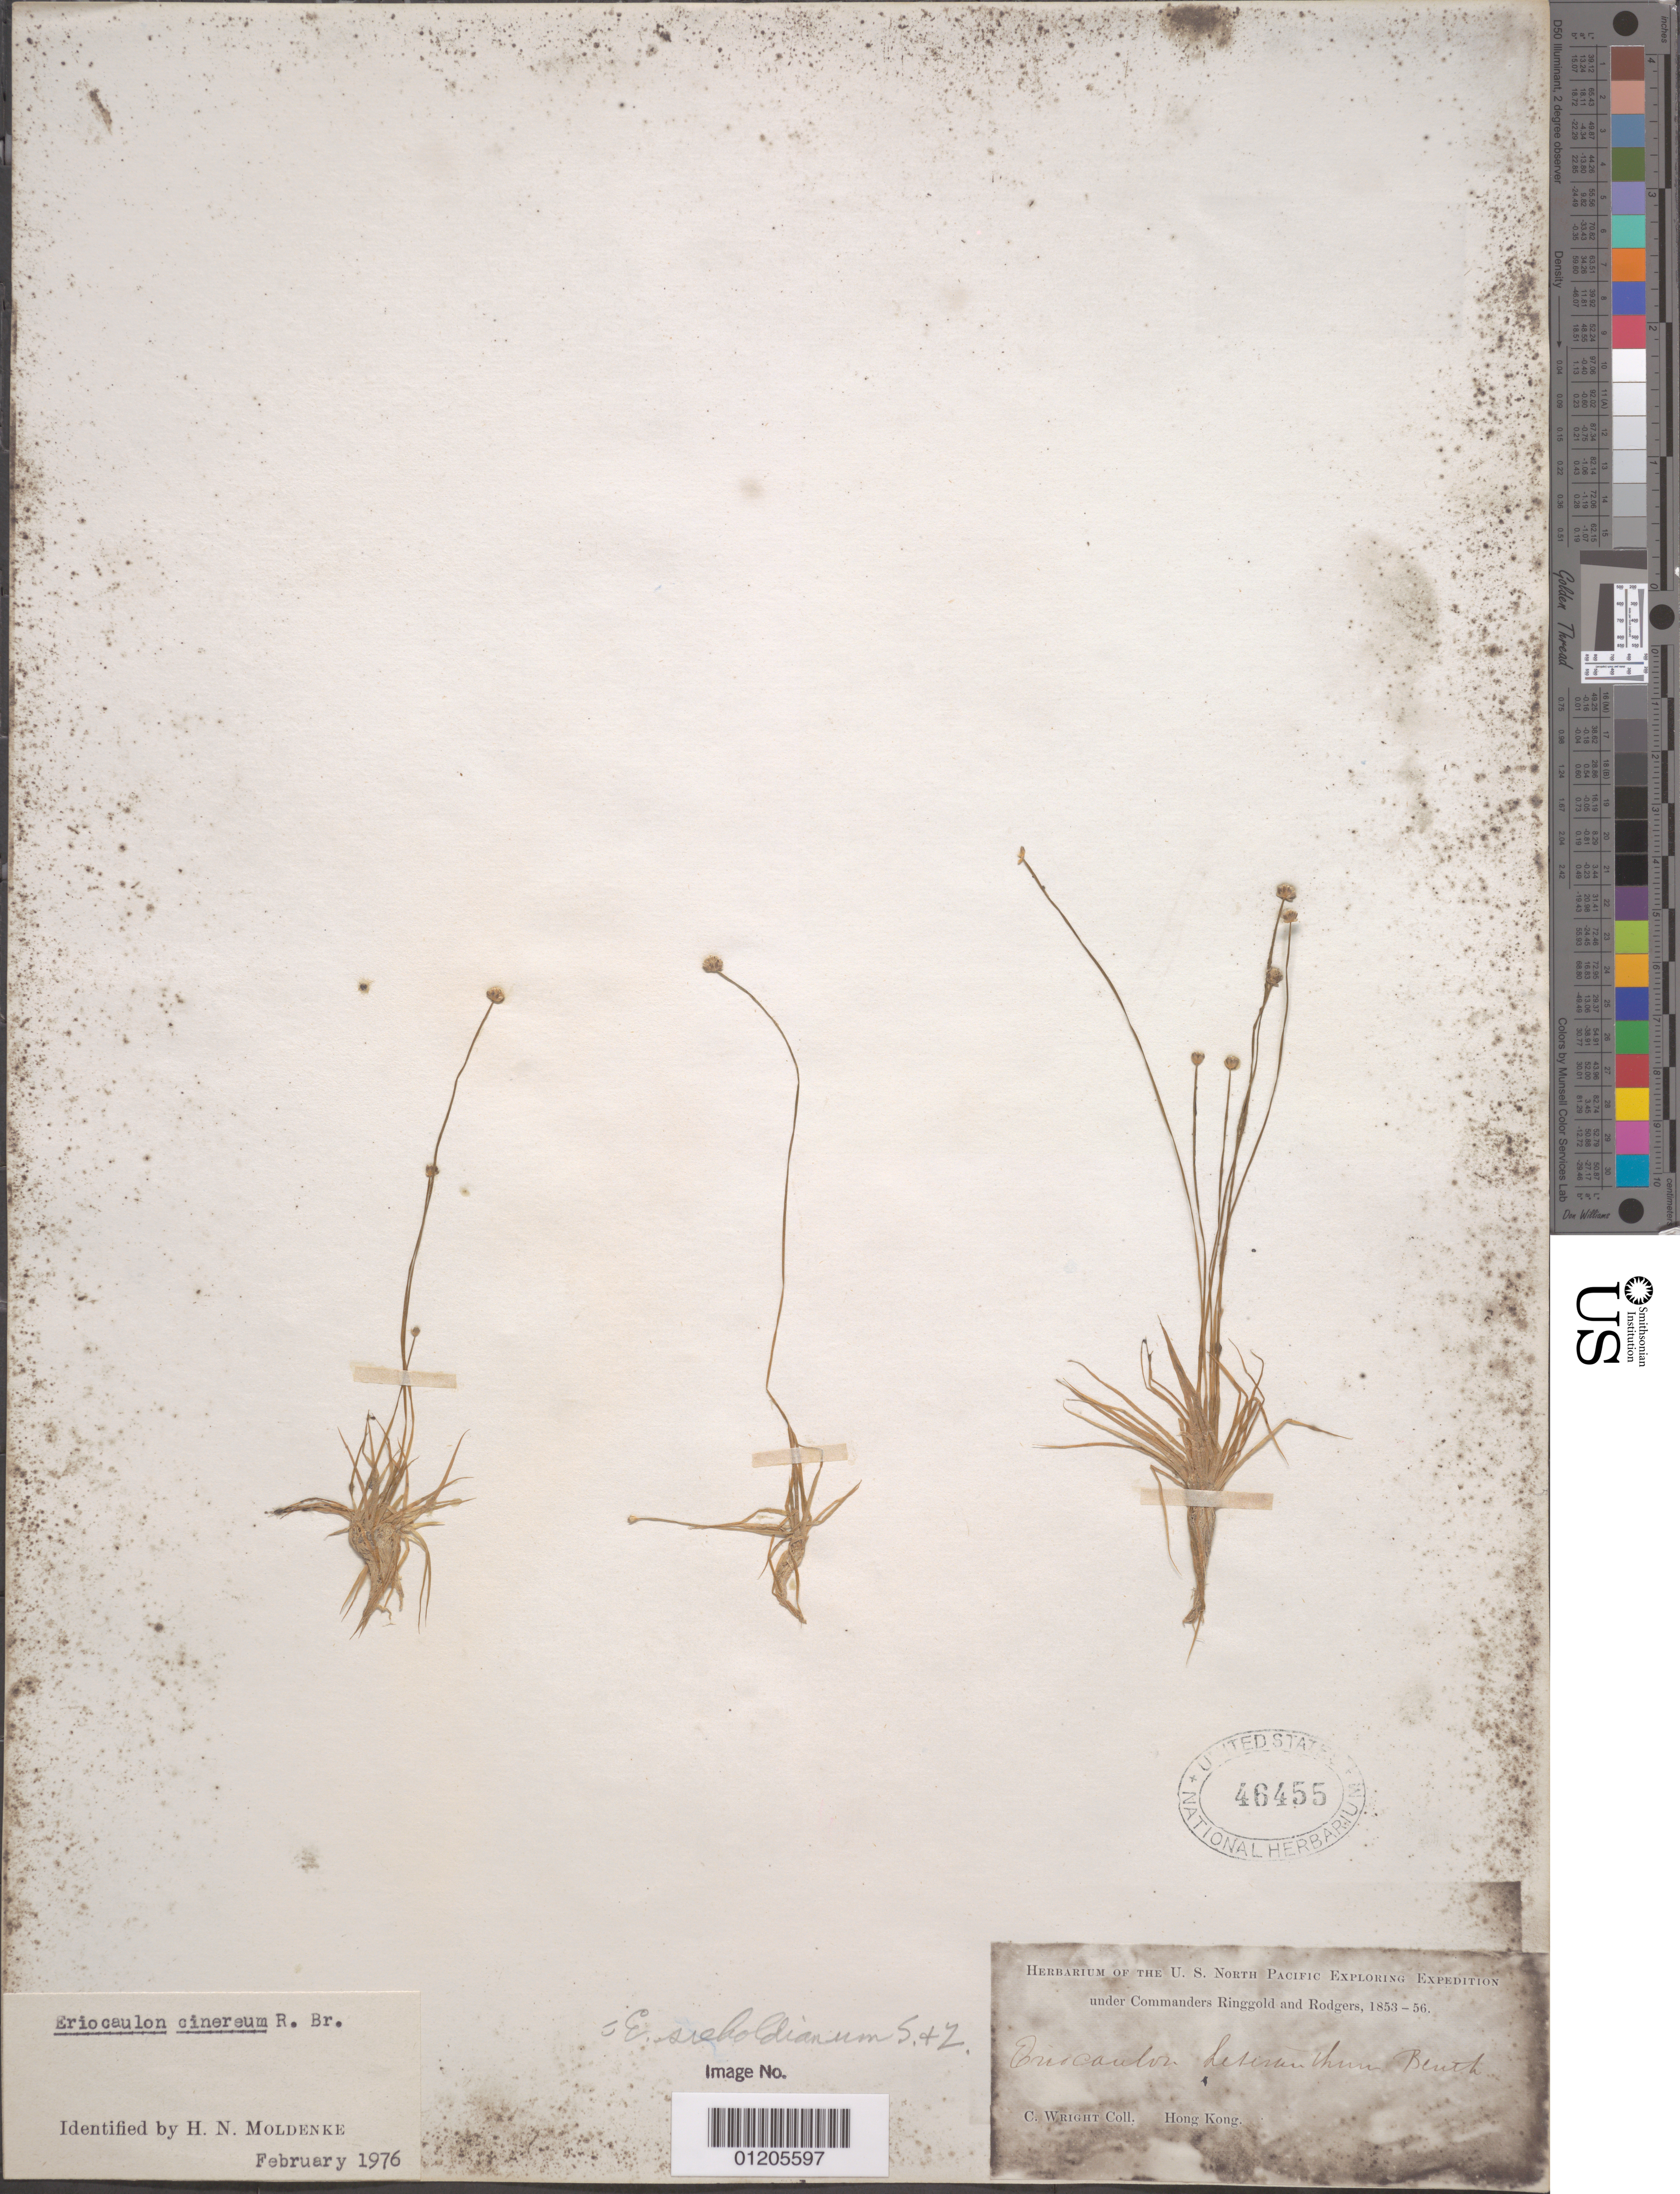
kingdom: Plantae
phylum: Tracheophyta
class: Liliopsida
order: Poales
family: Eriocaulaceae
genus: Eriocaulon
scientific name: Eriocaulon cinereum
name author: R. Br.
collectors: C. Wright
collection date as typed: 1853 to -- -- 1856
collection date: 1853/1856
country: China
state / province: Hong Kong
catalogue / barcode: US 46455